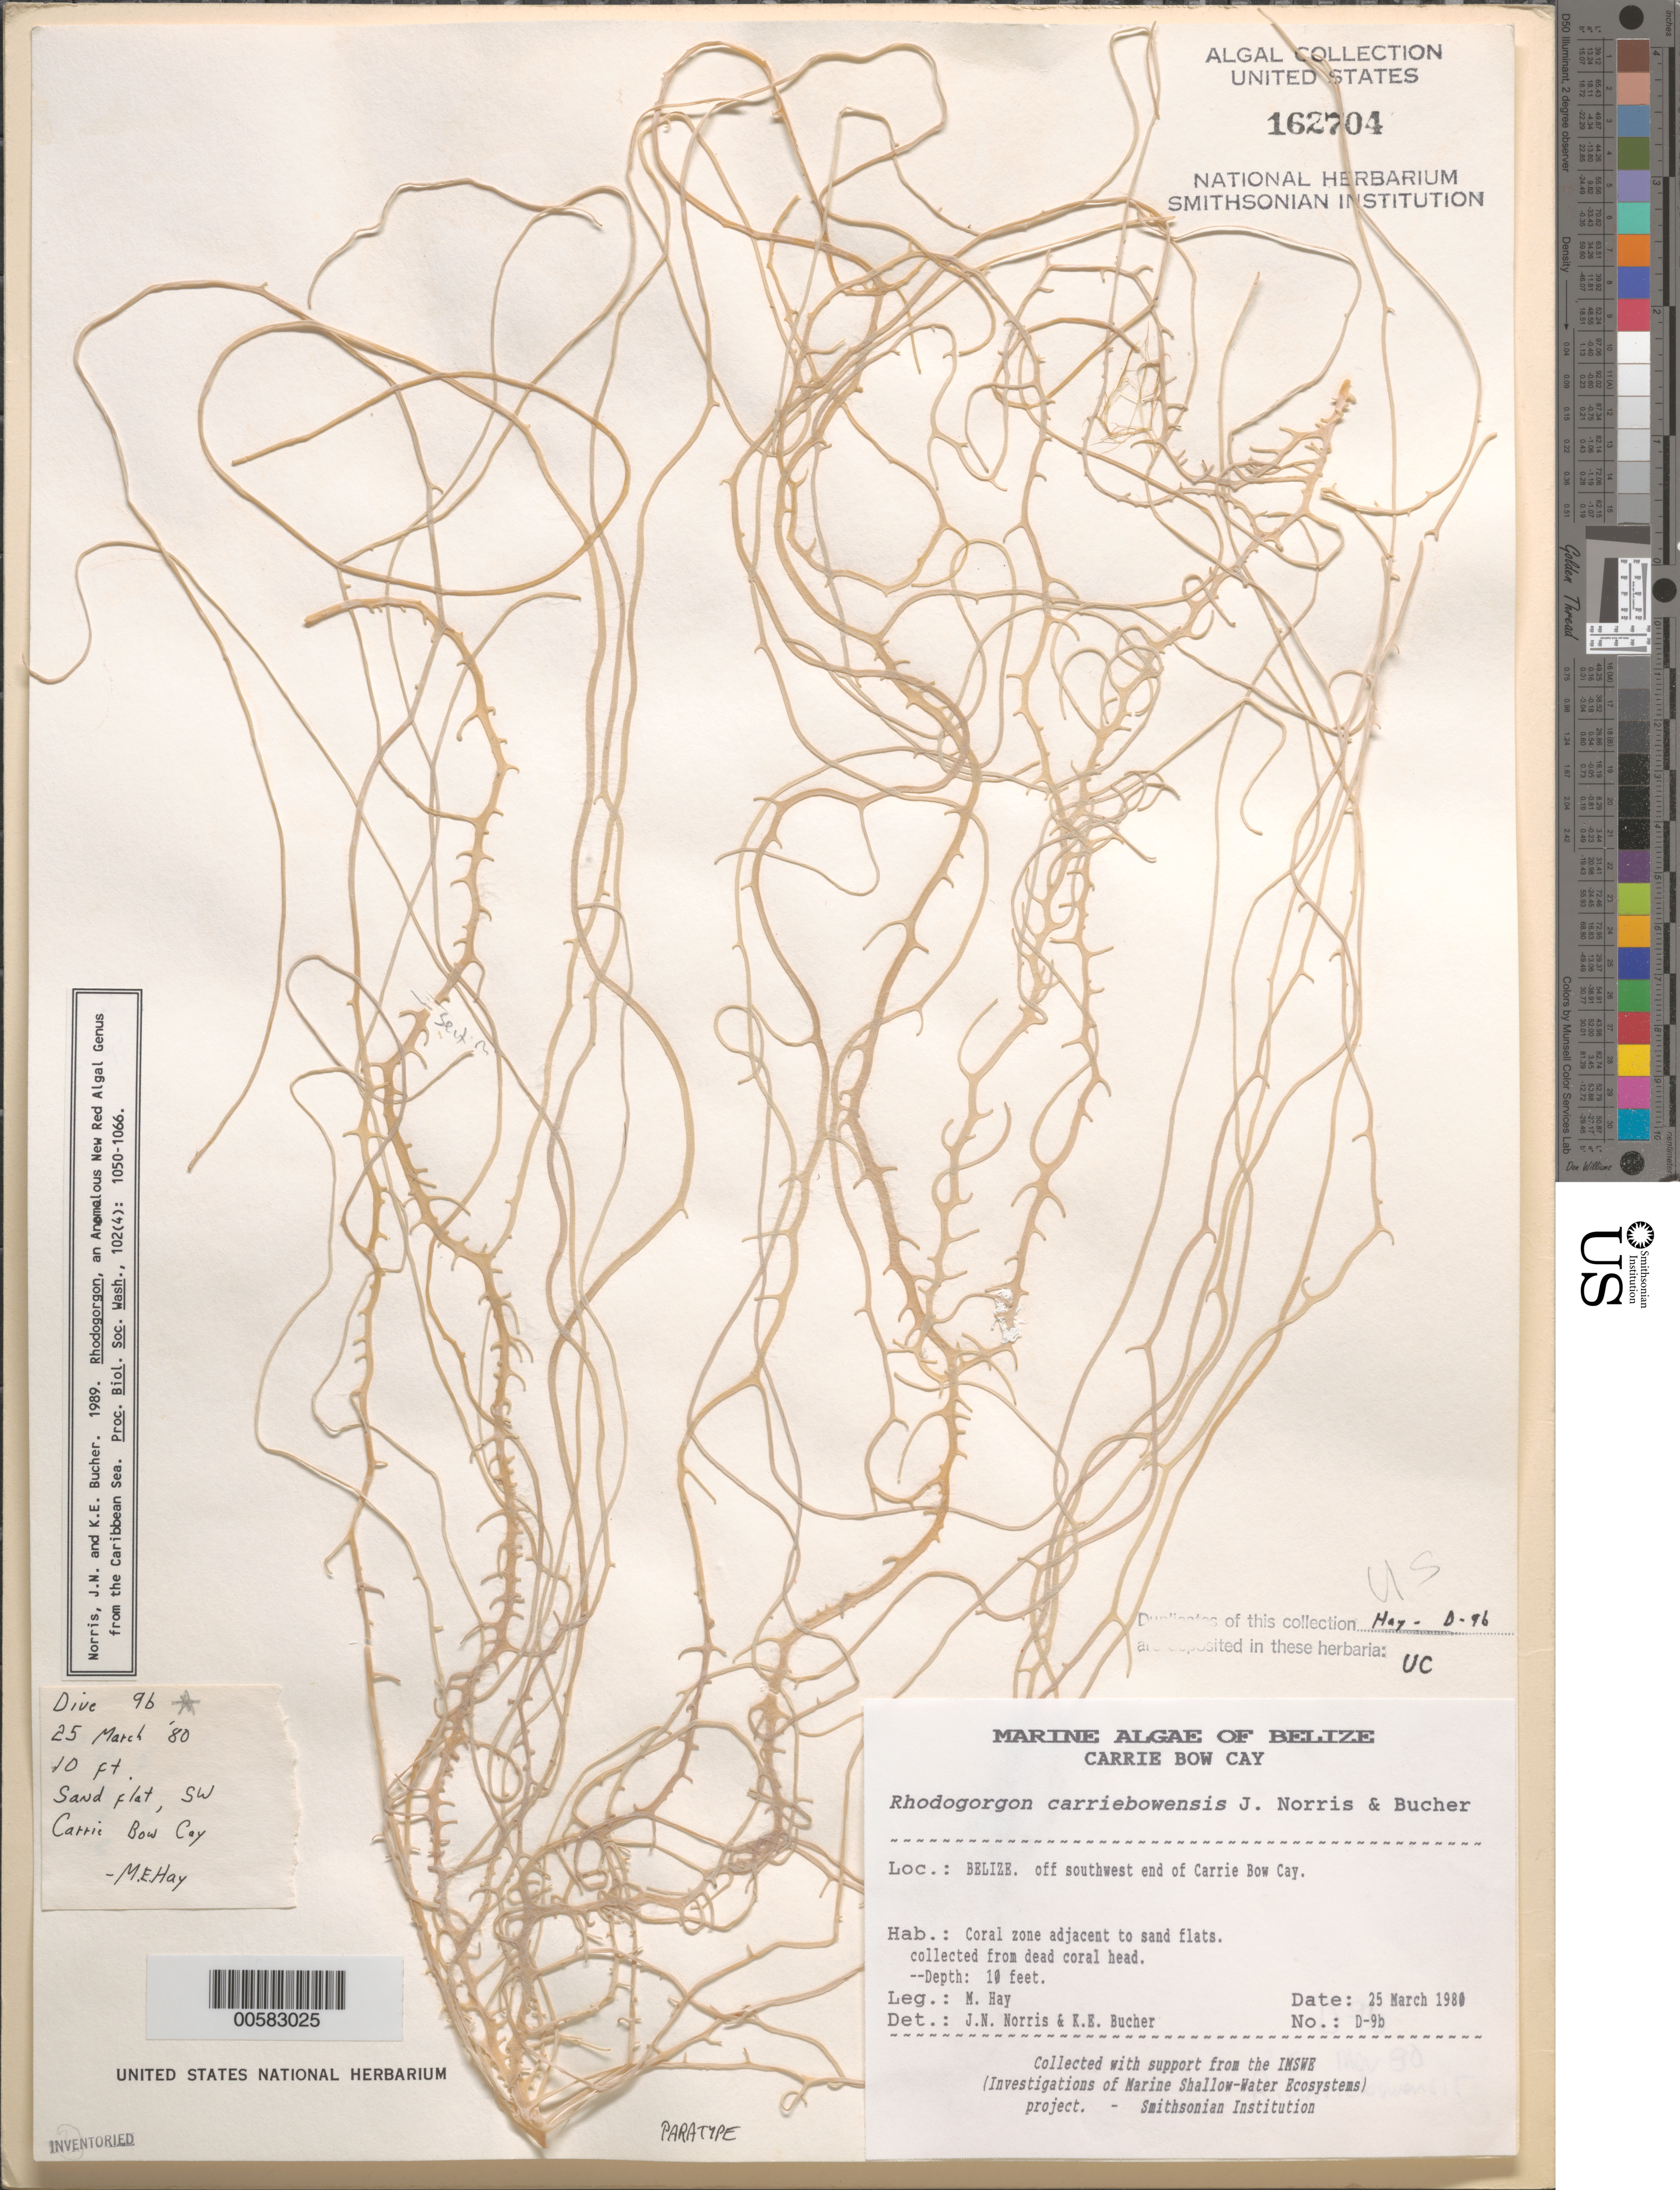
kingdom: Plantae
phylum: Rhodophyta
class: Florideophyceae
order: Rhodogorgonales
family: Rhodogorgonaceae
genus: Rhodogorgon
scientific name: Rhodogorgon ramosissima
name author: J.N. Norris & K.E. Bucher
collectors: M. E. Hay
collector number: Dive-9b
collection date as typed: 25 Mar 1980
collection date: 1980-03-25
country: Belize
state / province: Stann Creek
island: Carrie Bow Cay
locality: Off southwest side (end) of cay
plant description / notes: Paratype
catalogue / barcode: US 162704